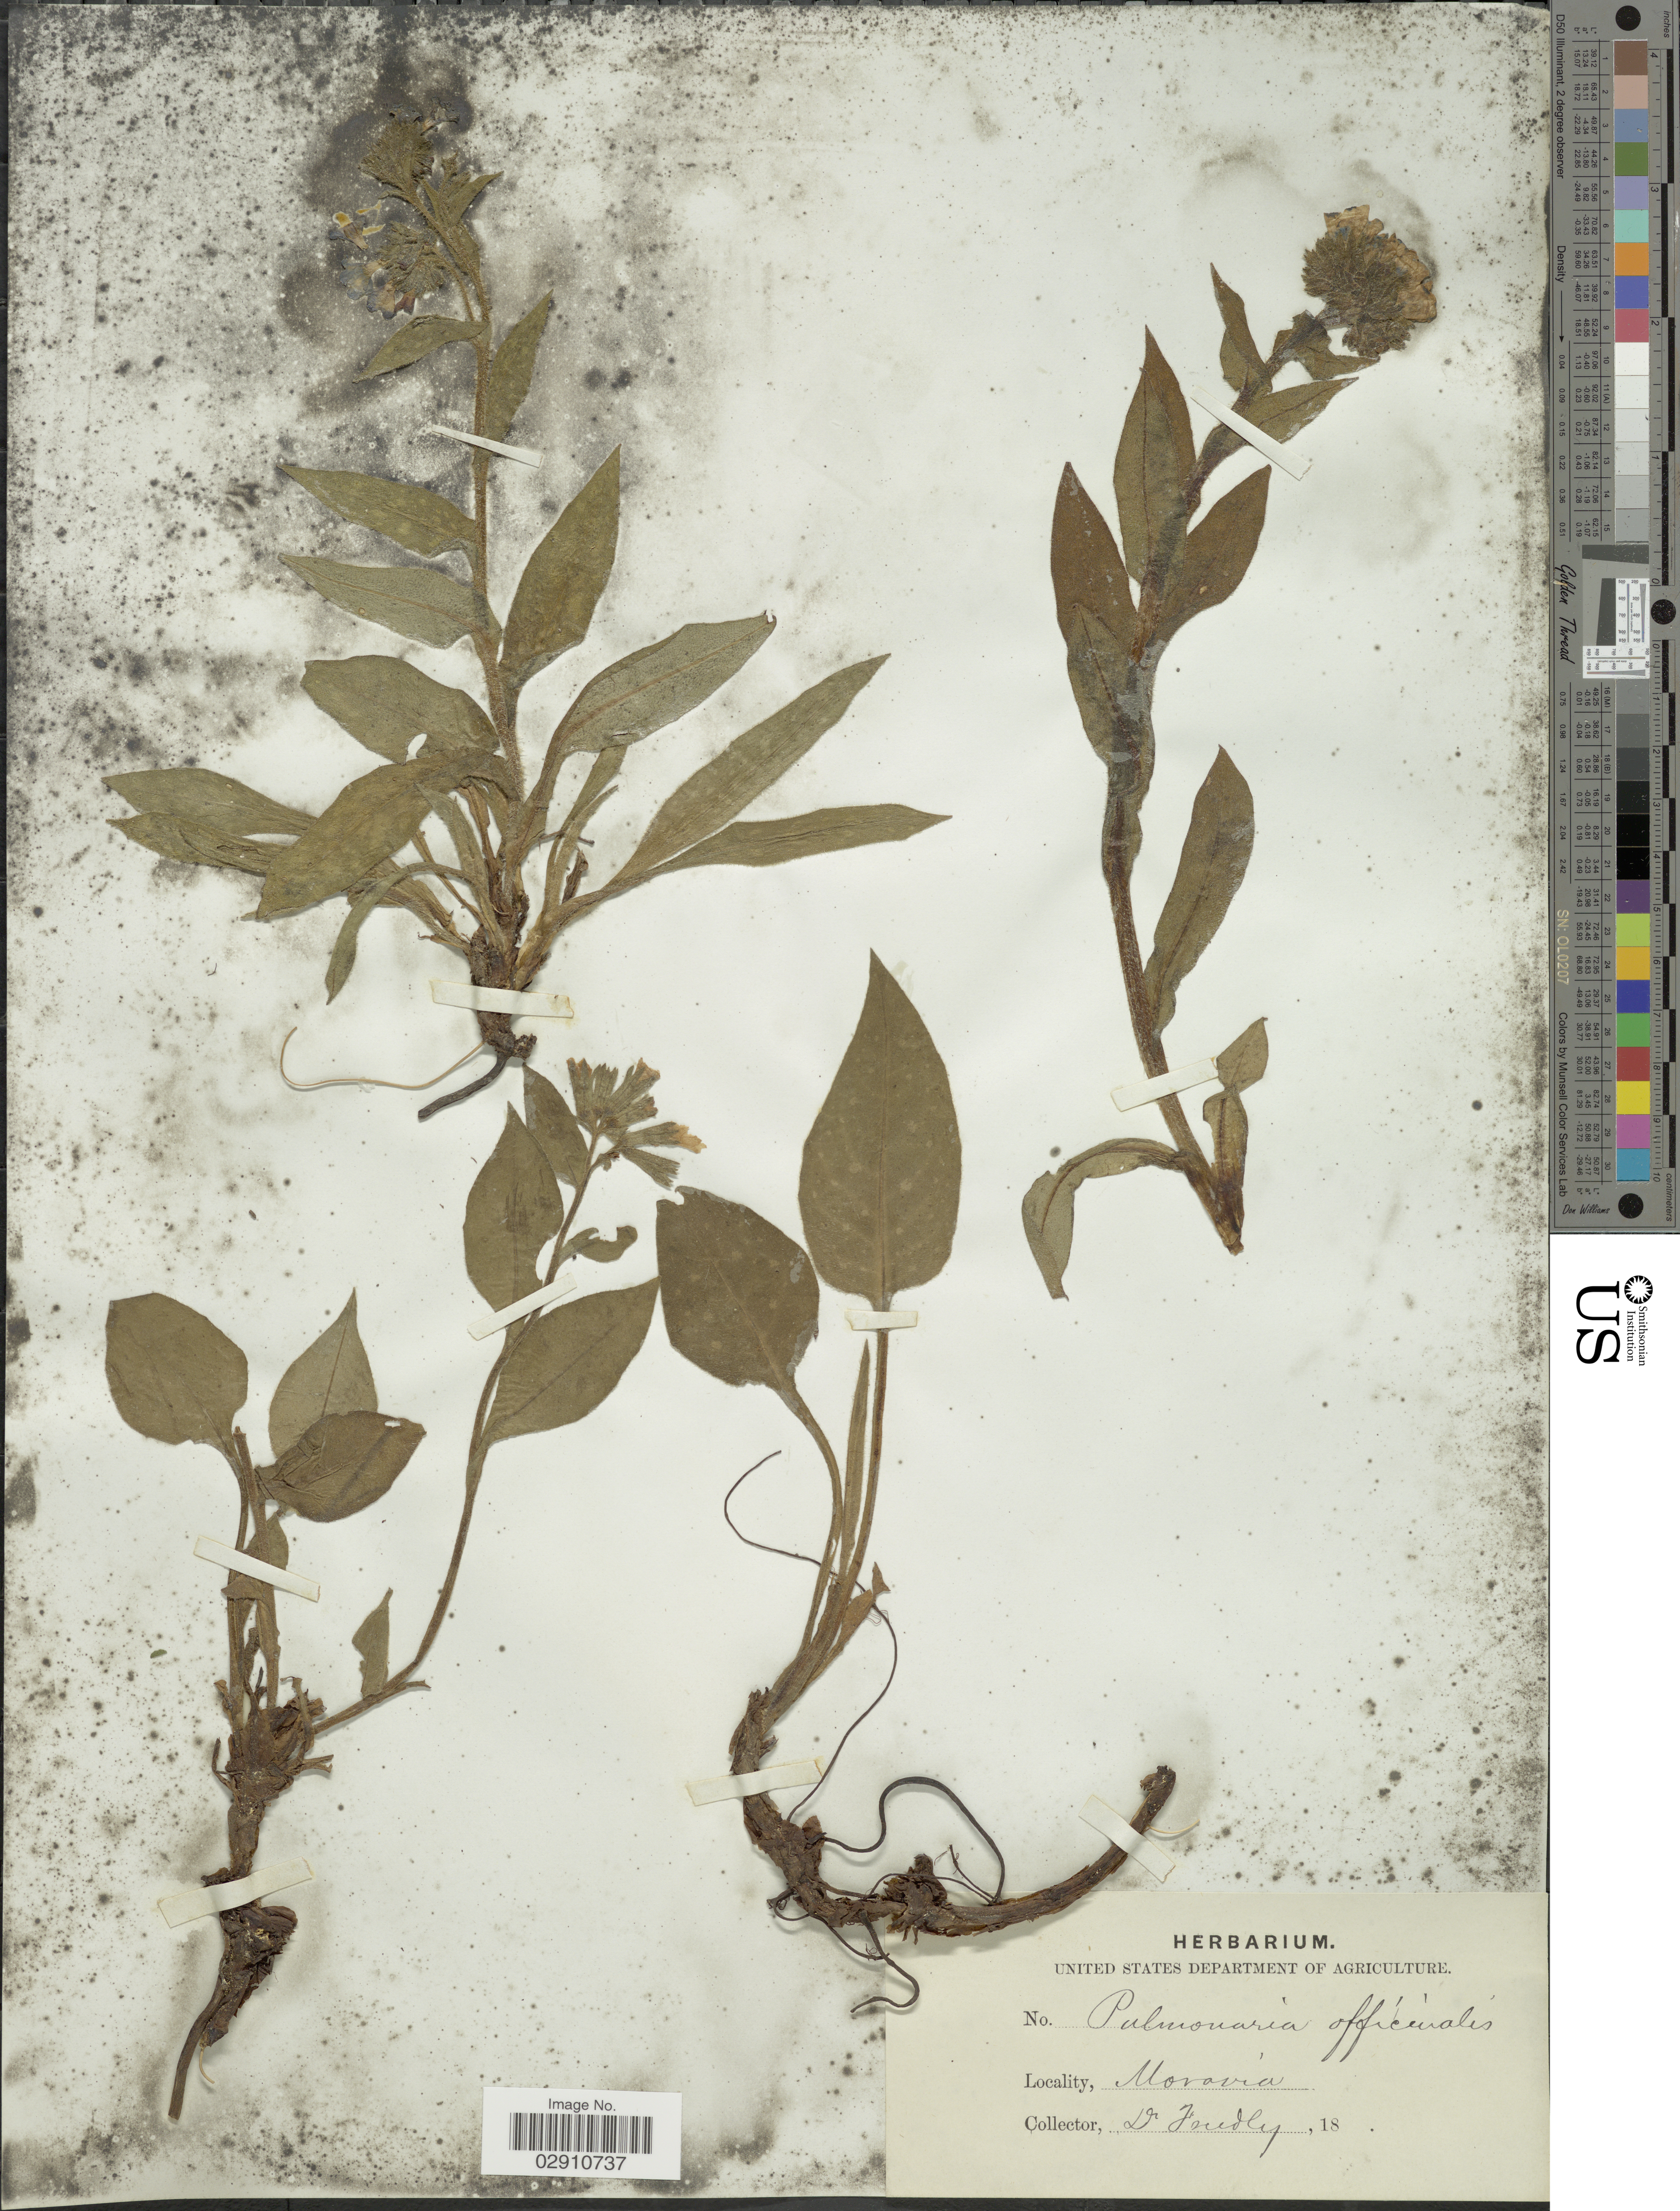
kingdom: Plantae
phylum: Tracheophyta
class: Magnoliopsida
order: Boraginales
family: Boraginaceae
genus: Pulmonaria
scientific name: Pulmonaria officinalis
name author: L.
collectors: Tweedy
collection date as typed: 18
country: Czechia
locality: Moravia.